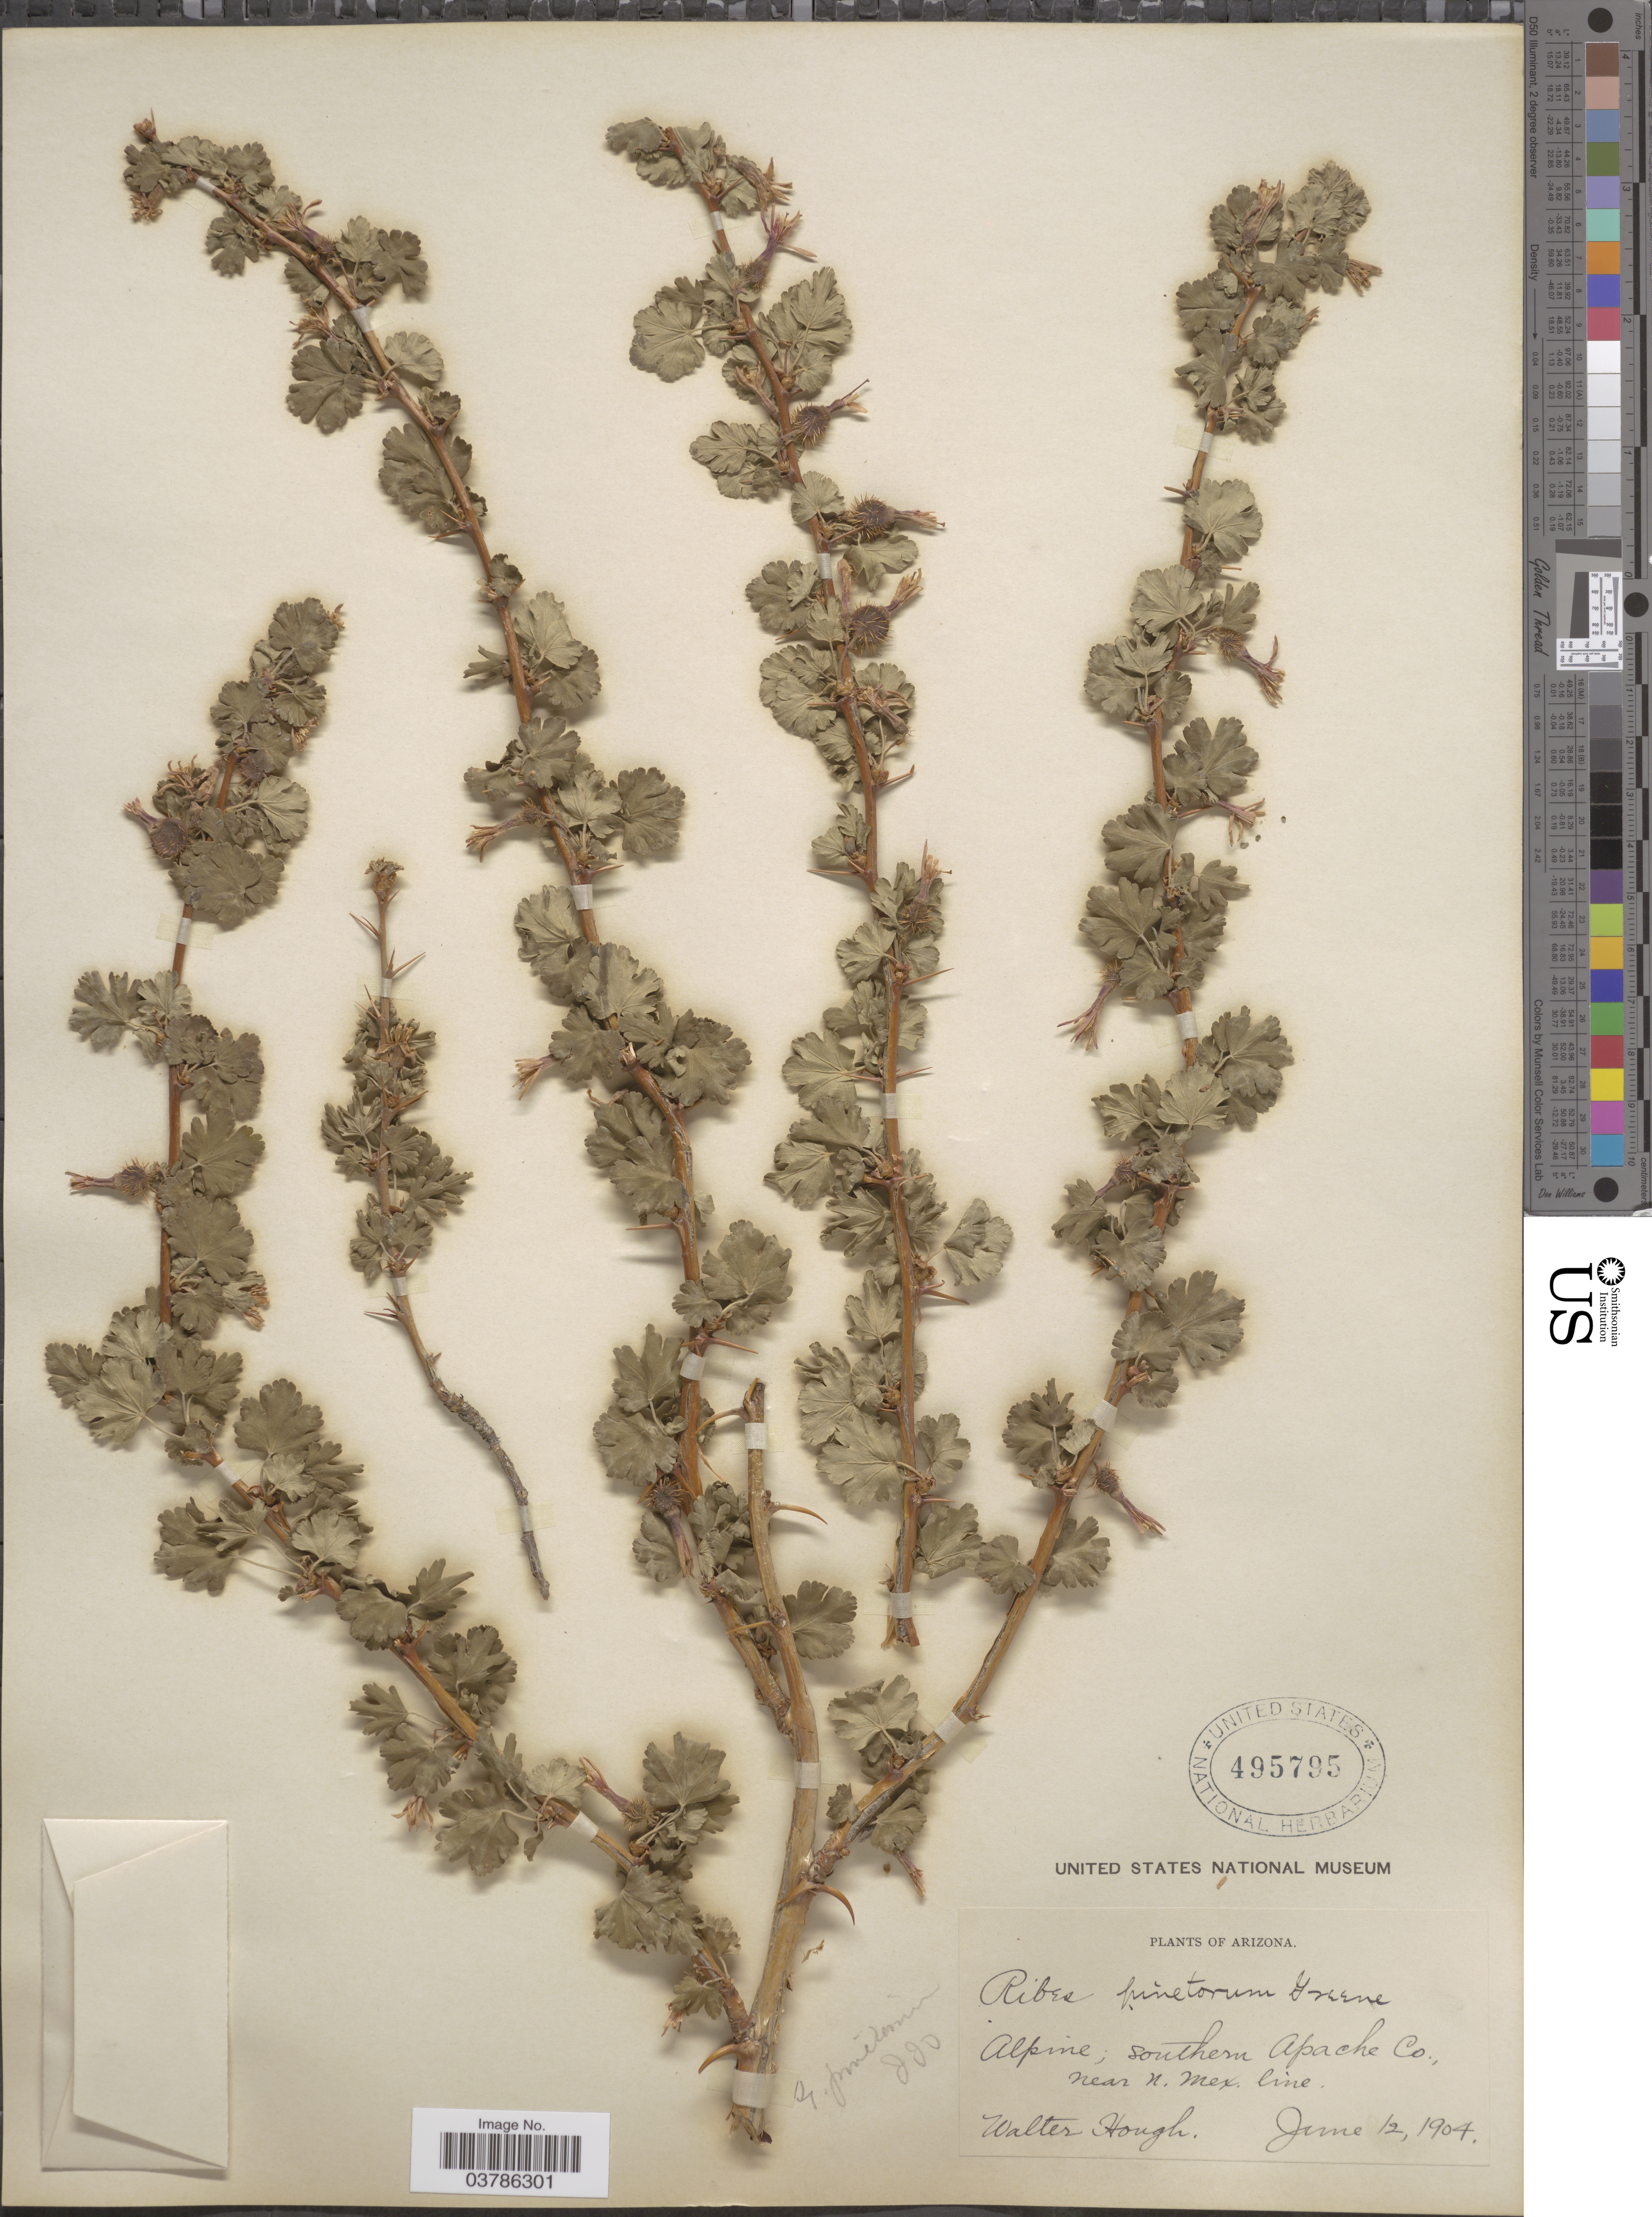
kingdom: Plantae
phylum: Tracheophyta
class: Magnoliopsida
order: Saxifragales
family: Grossulariaceae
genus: Ribes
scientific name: Ribes pinetorum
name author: Greene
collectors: W. Hough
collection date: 1904-06-12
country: United States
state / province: Arizona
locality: Alpine, southern Apache Co., near n. mex. line.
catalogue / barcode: US 495795